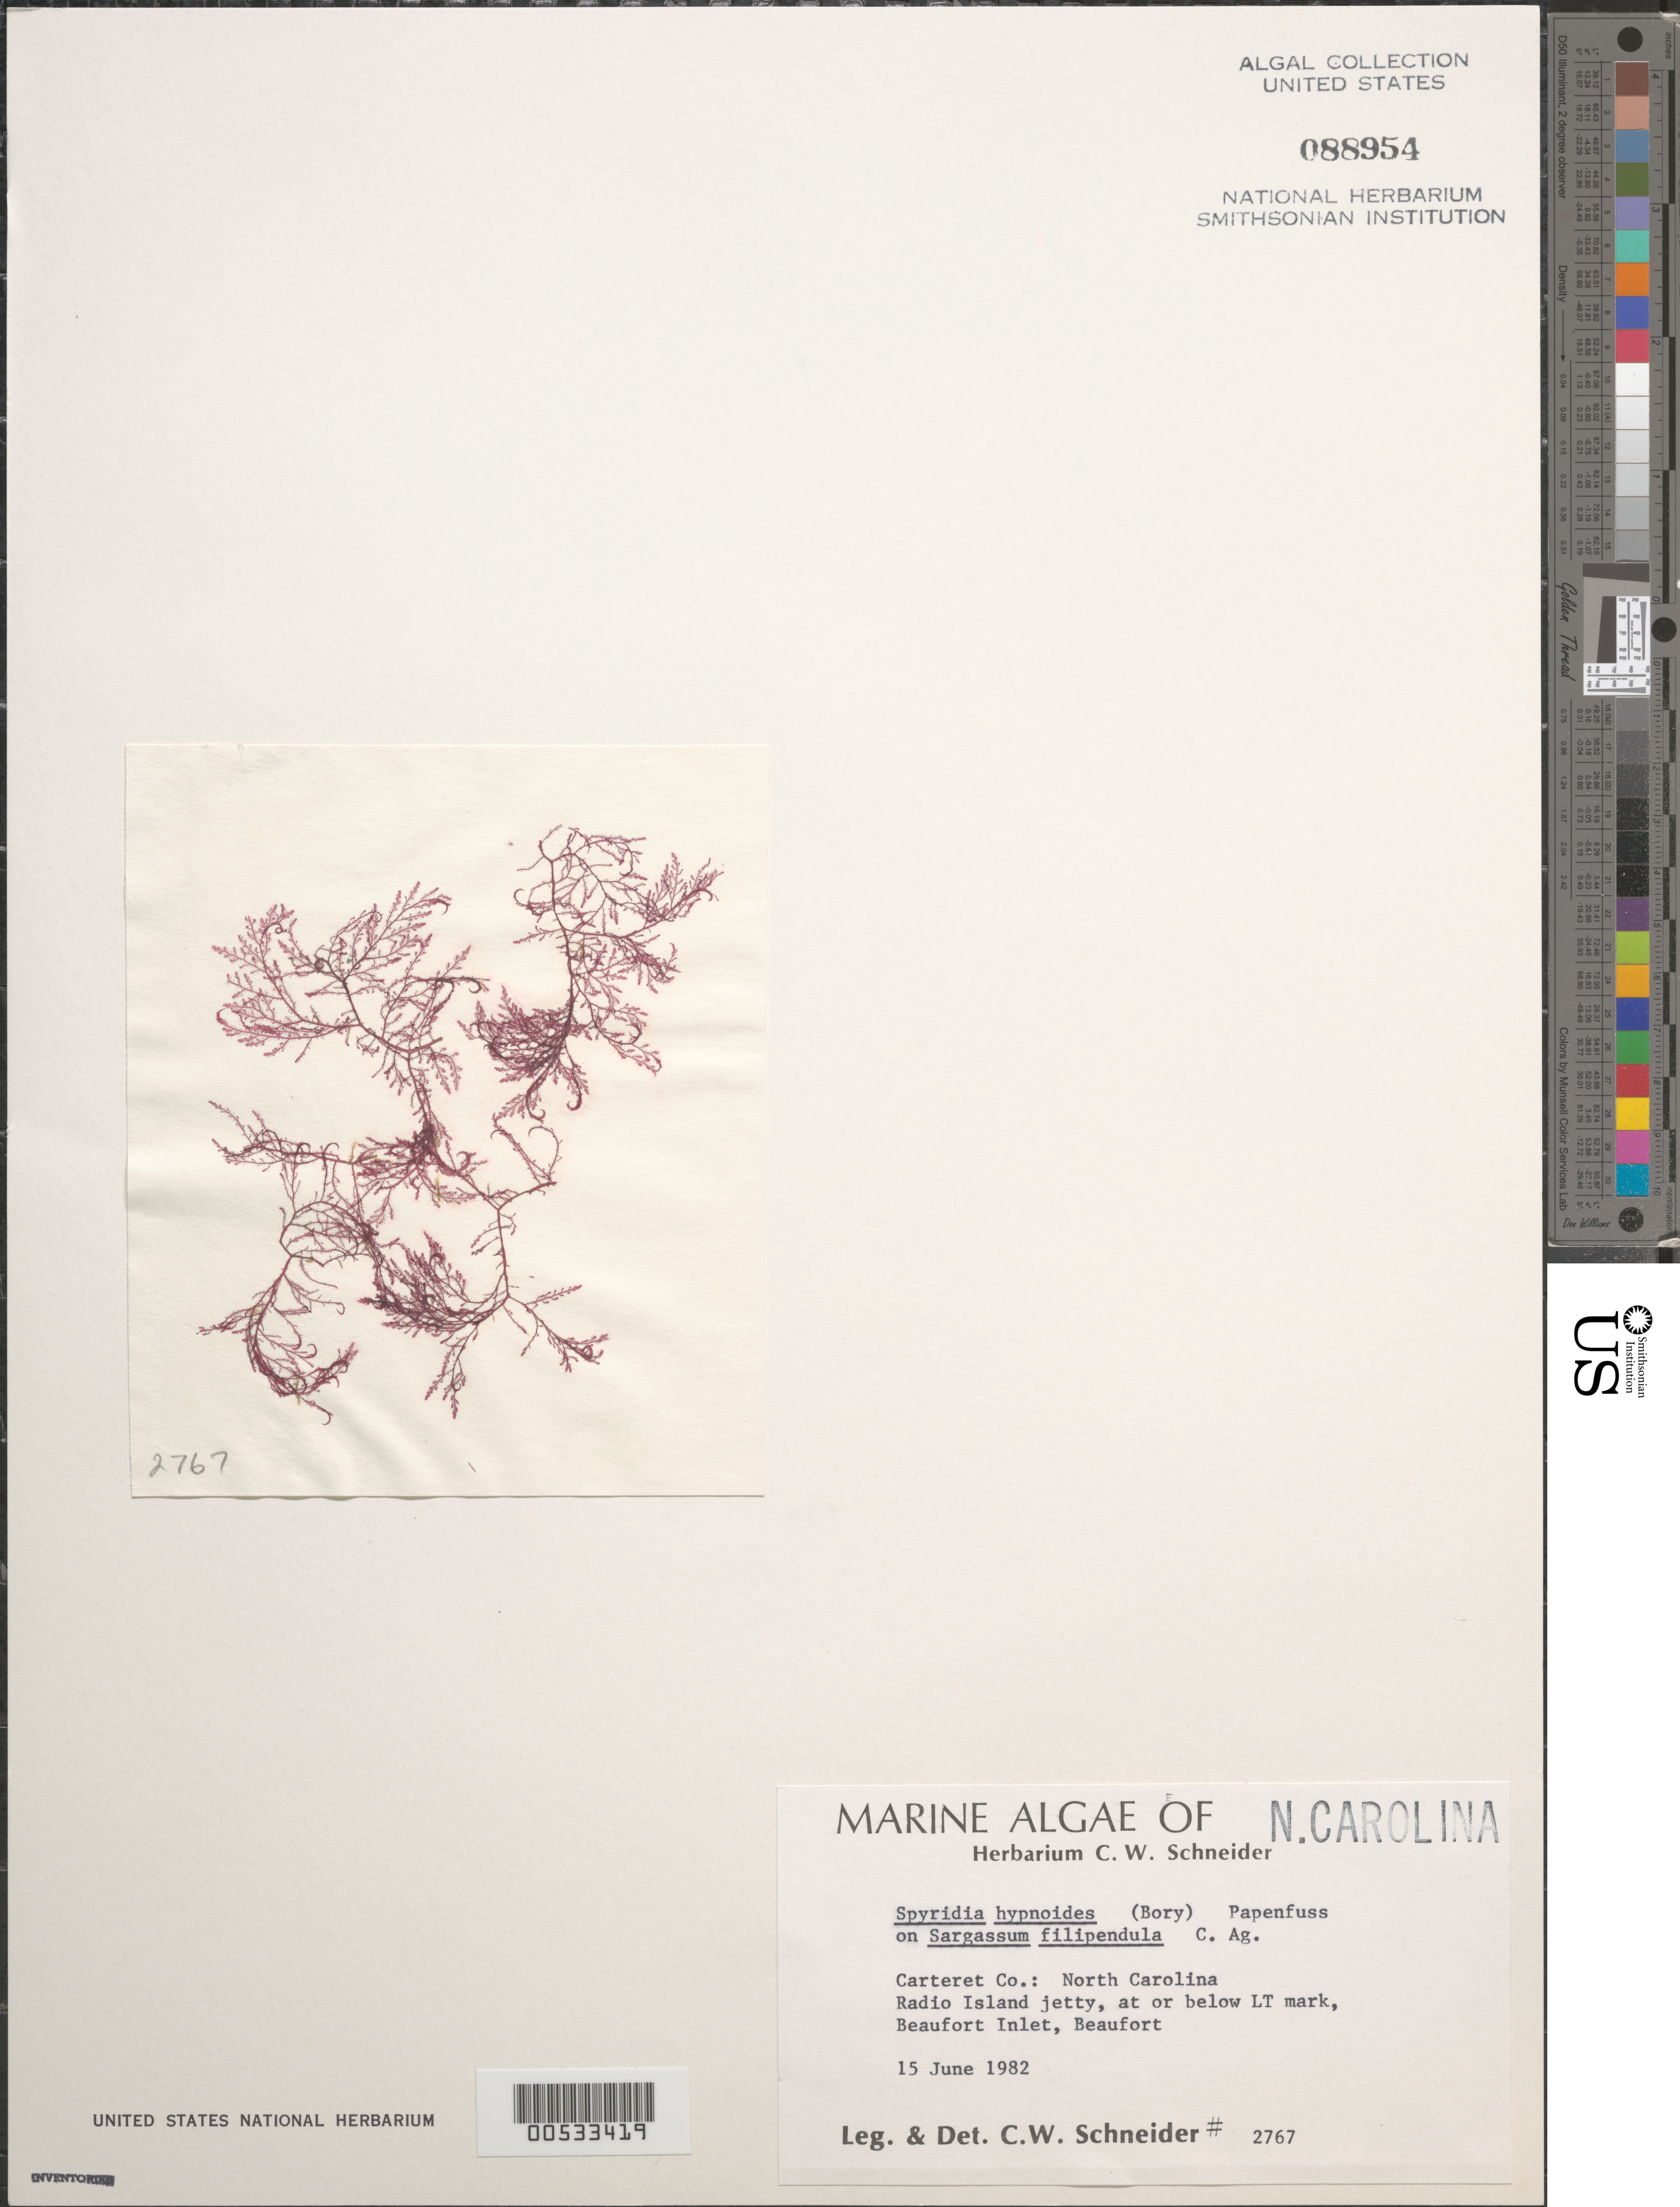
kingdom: Plantae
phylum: Rhodophyta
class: Florideophyceae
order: Ceramiales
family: Spyridiaceae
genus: Spyridia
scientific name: Spyridia hypnoides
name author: (Bory) Papenf.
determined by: Schneider, C. W.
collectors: C. W. Schneider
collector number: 2767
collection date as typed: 15 Jun 1982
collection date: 1982-06-15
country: United States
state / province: North Carolina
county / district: Carteret County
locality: Beaufort, Beaufort Inlet, Radio Island jetty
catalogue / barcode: US 88954